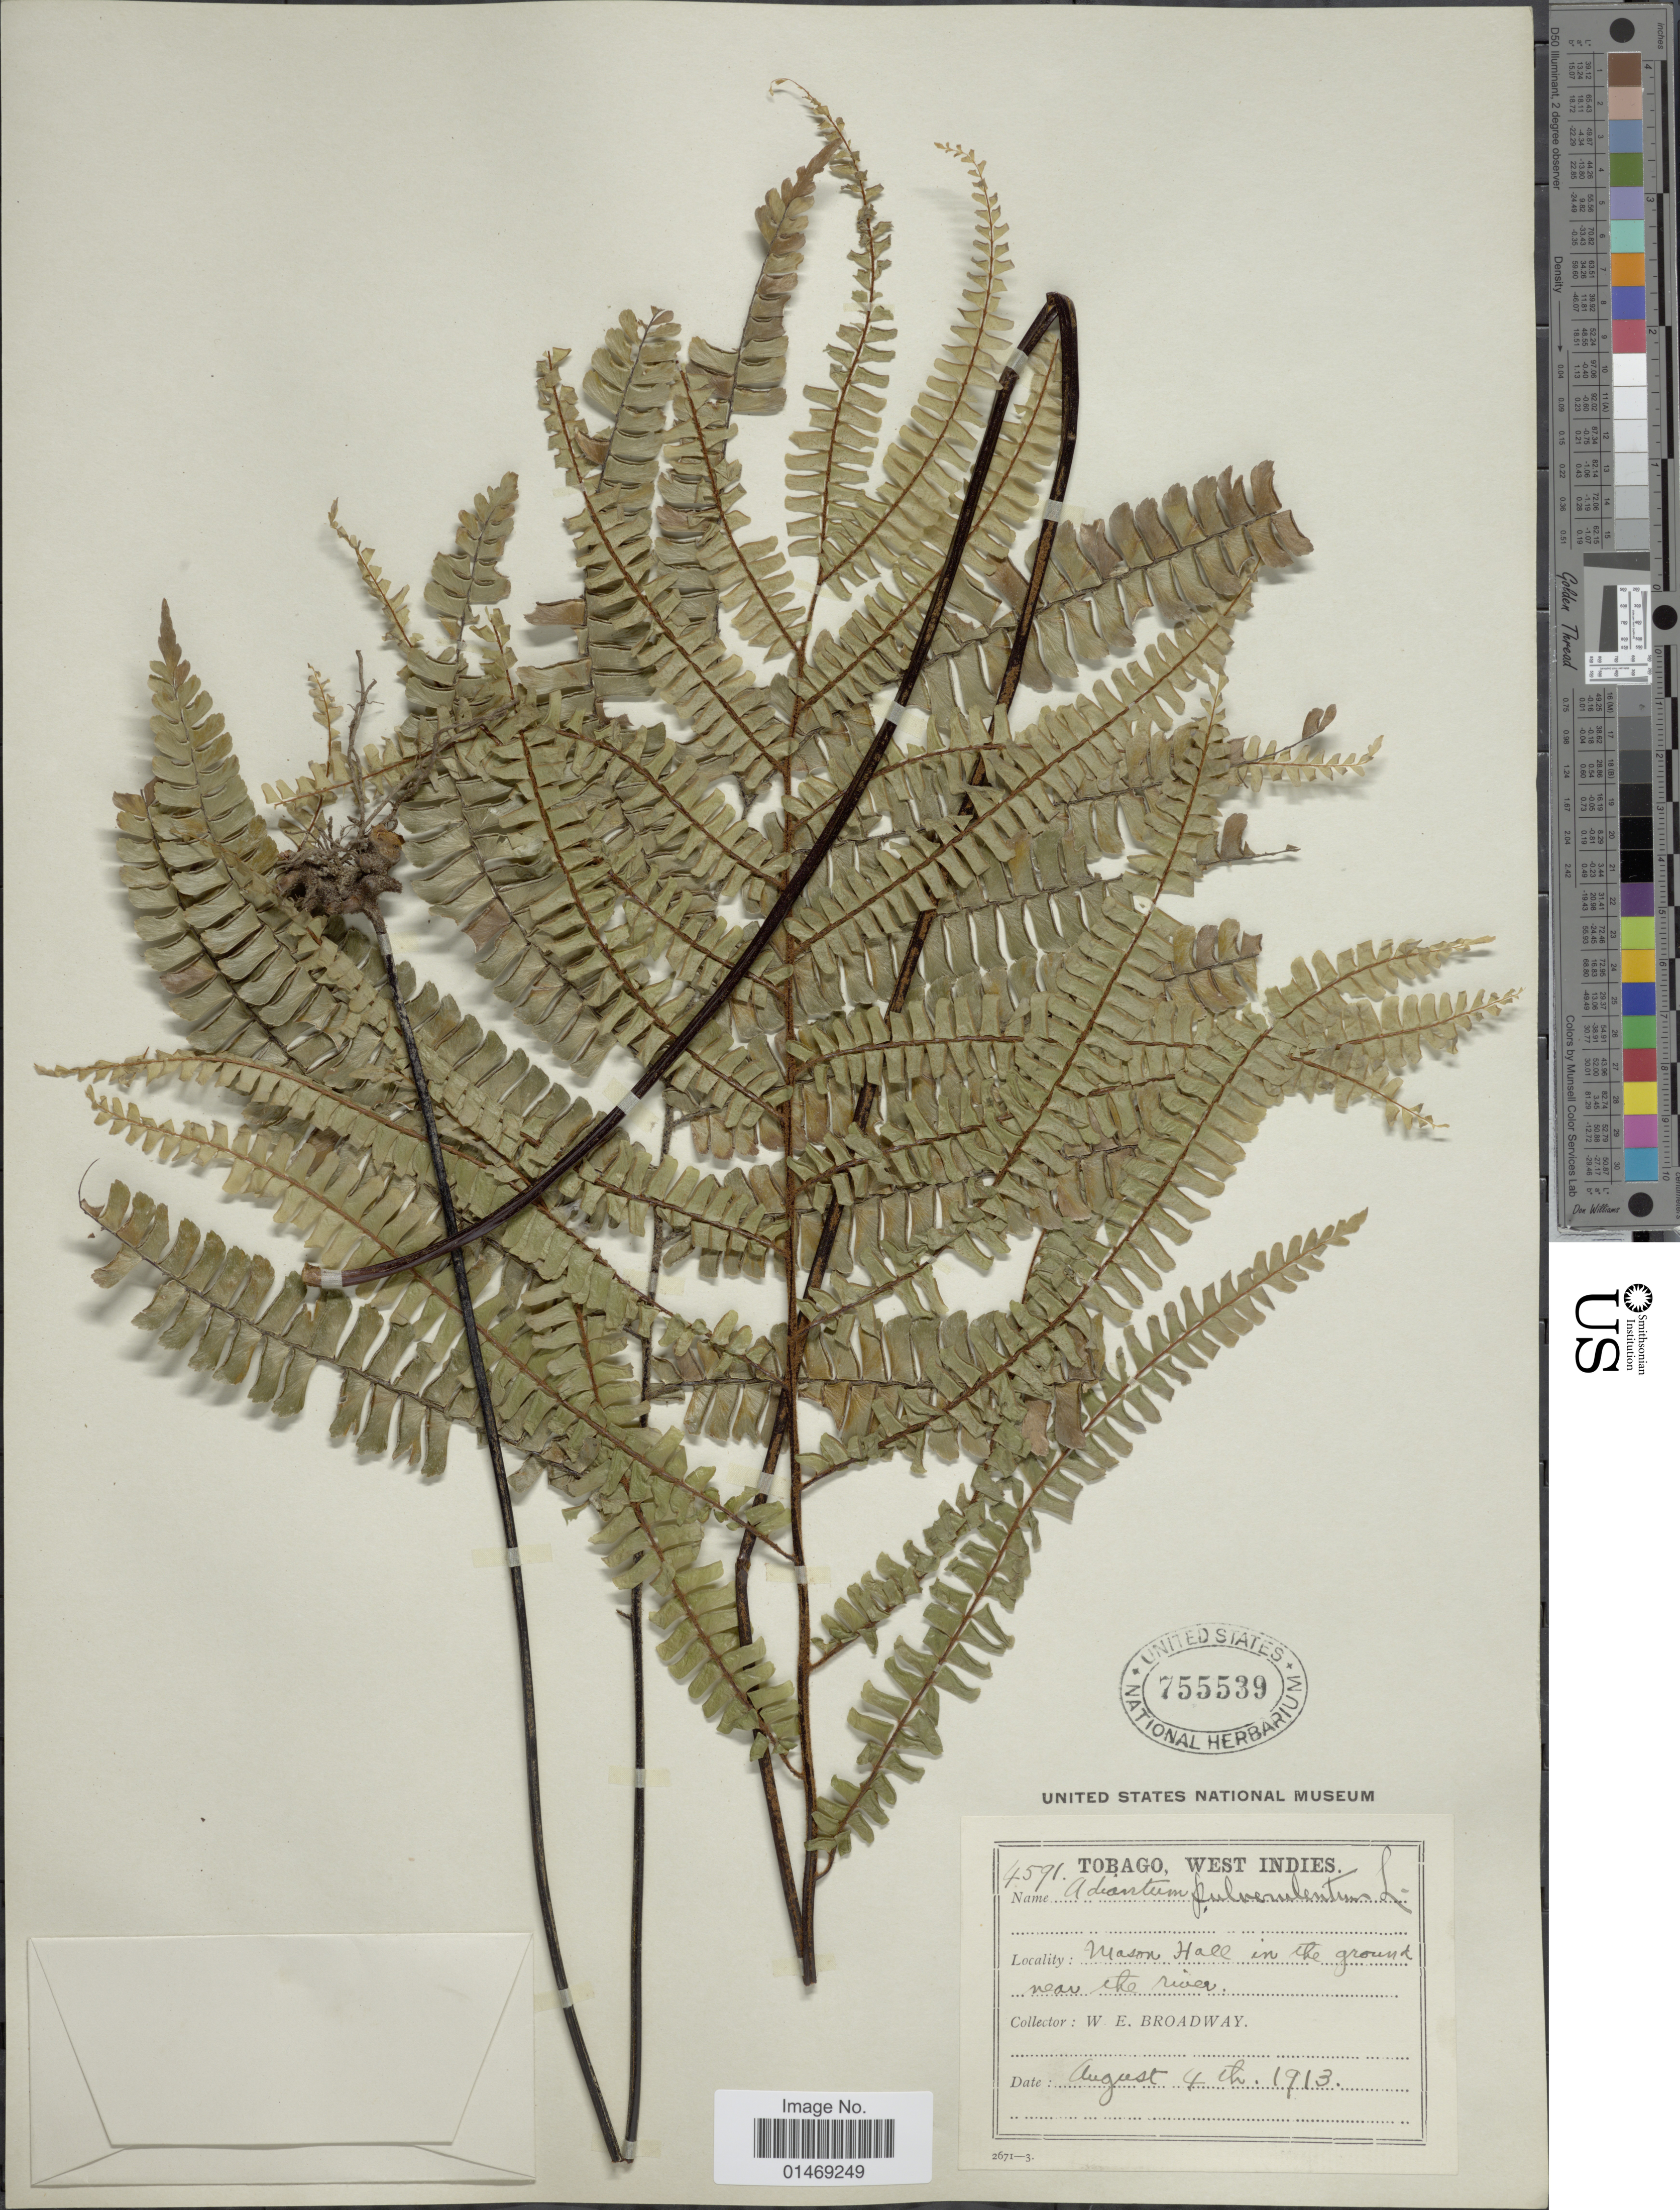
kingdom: Plantae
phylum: Tracheophyta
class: Polypodiopsida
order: Polypodiales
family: Pteridaceae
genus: Adiantum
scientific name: Adiantum pulverulentum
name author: L.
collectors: W. E. Broadway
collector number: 4591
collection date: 1913-08-04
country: Trinidad and Tobago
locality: Tobago, Mason Hall in the ground near the river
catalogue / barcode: US 755539